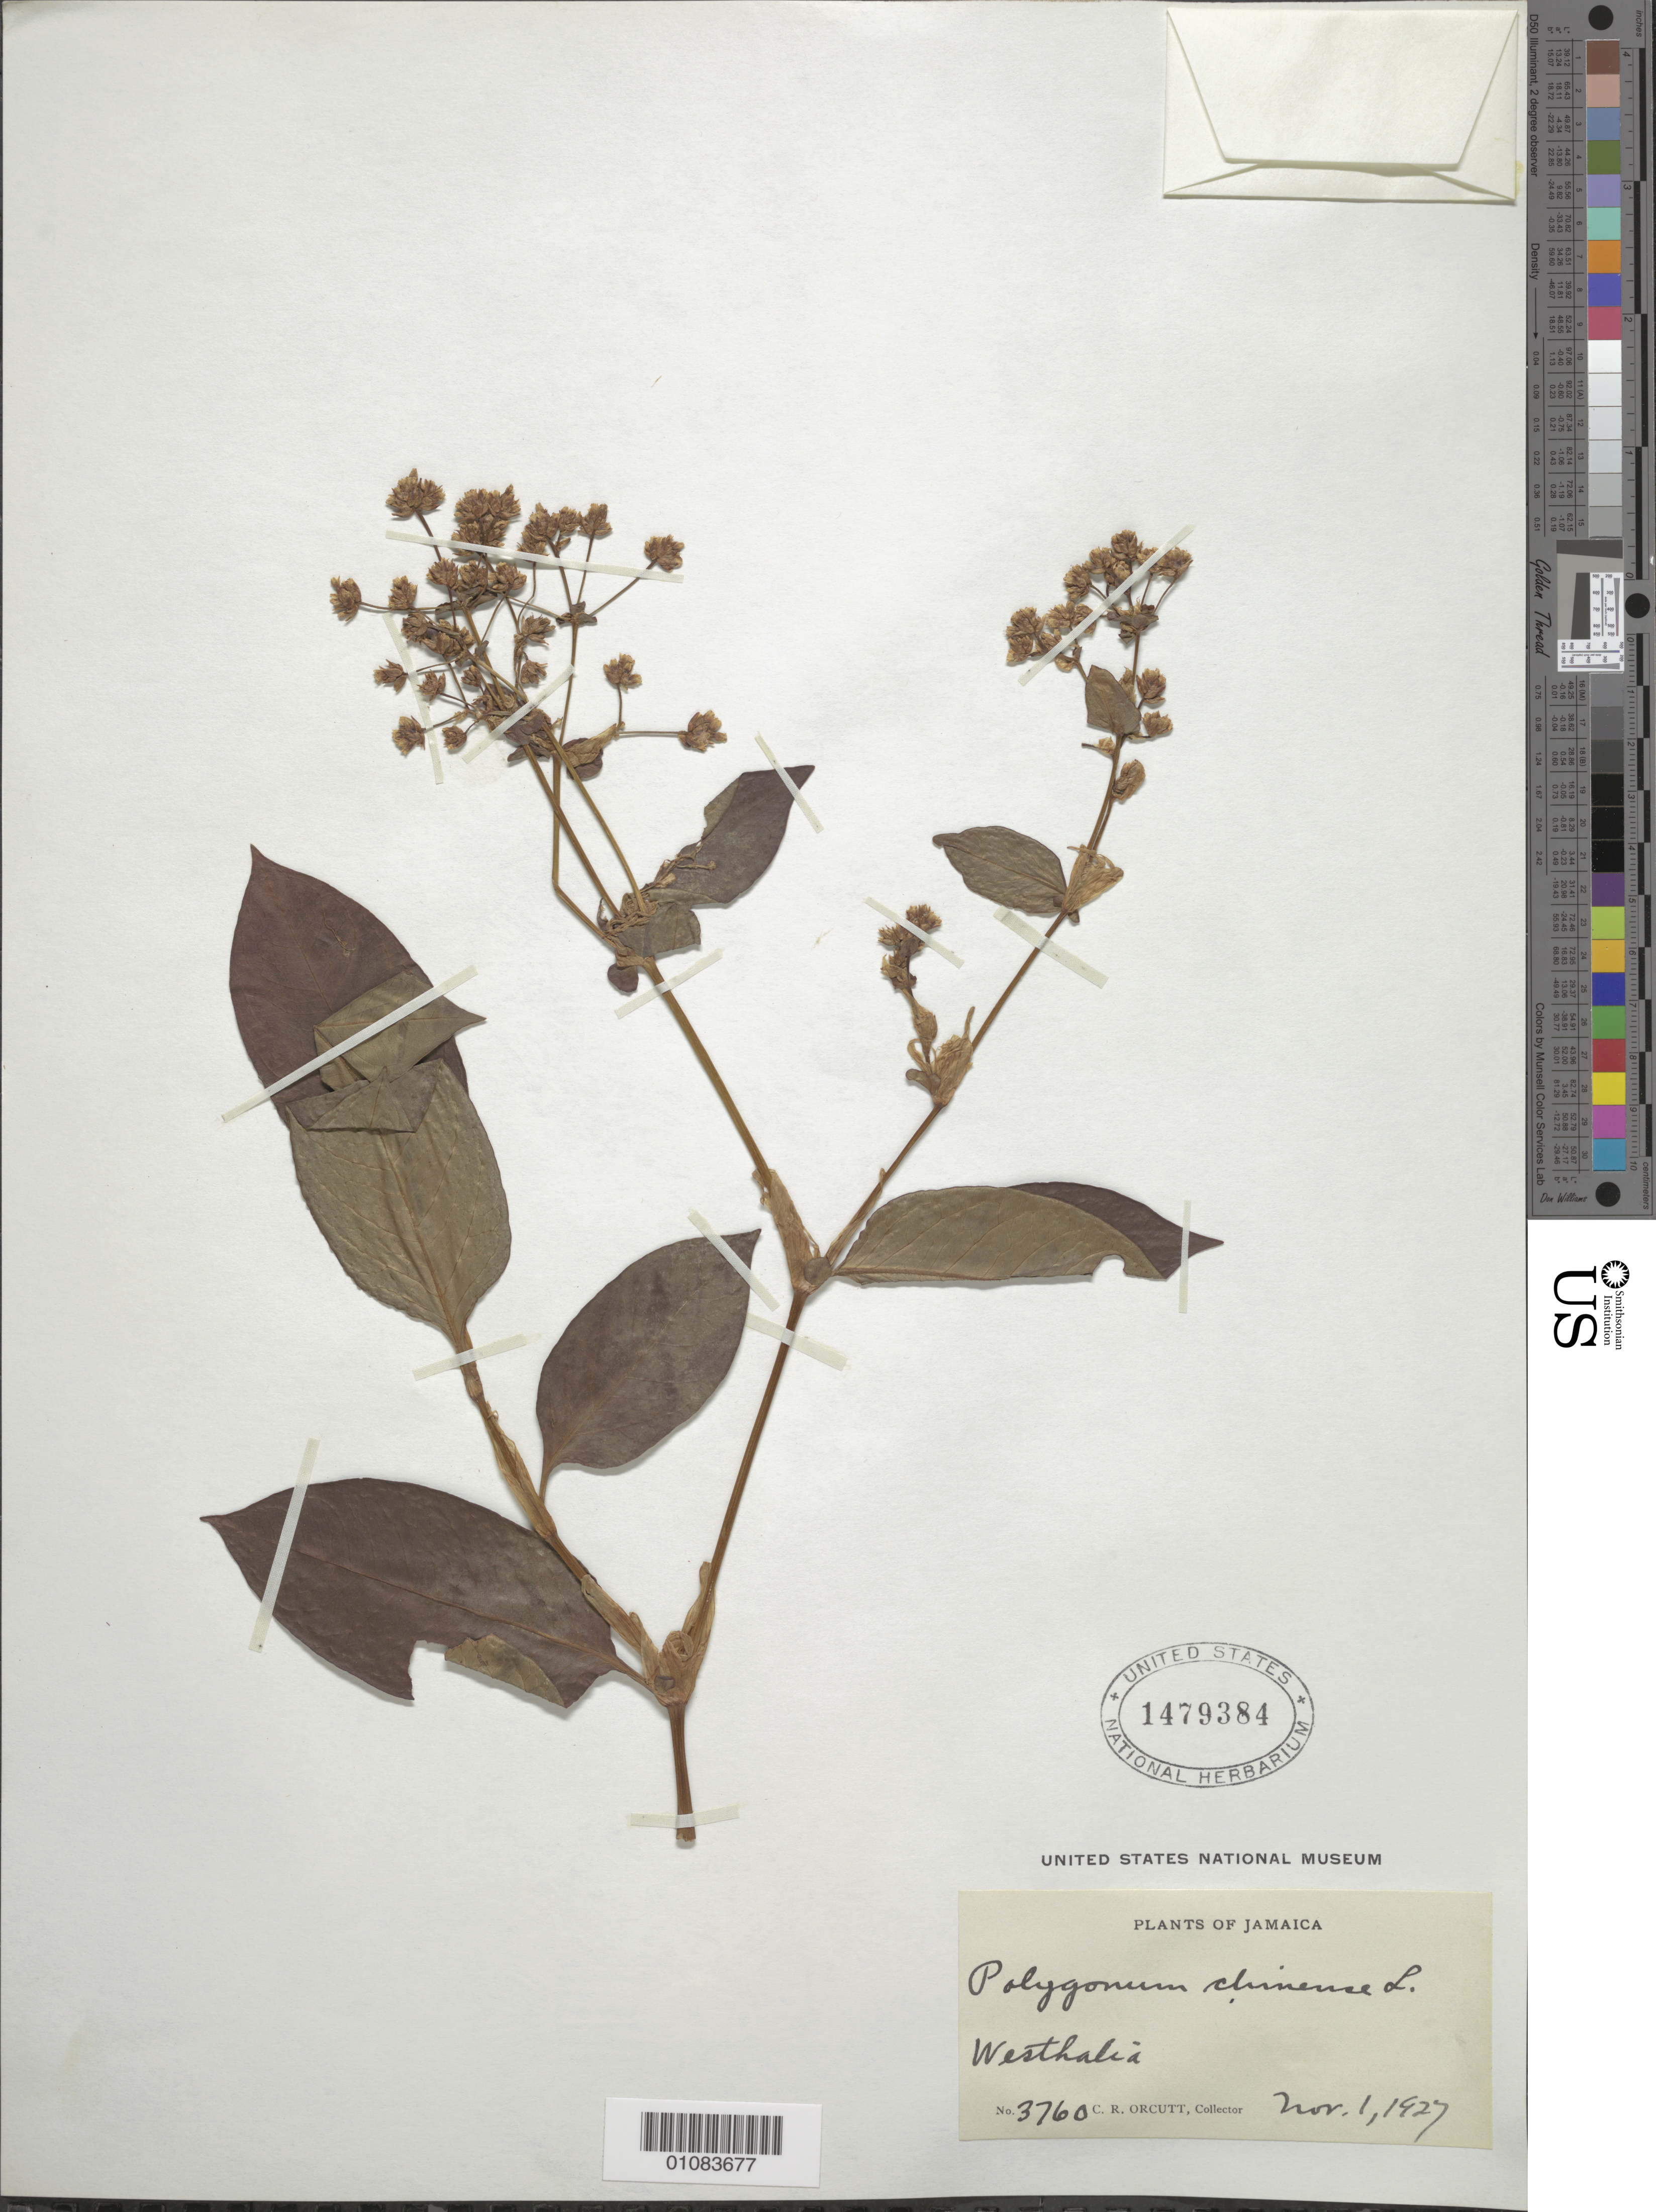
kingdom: Plantae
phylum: Tracheophyta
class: Magnoliopsida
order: Caryophyllales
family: Polygonaceae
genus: Polygonum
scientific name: Polygonum chinense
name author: L.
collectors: C. R. Orcutt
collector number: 3760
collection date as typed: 01 Nov 1927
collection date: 1927-11-01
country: Jamaica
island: Jamaica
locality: Westhalia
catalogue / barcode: US 1479384